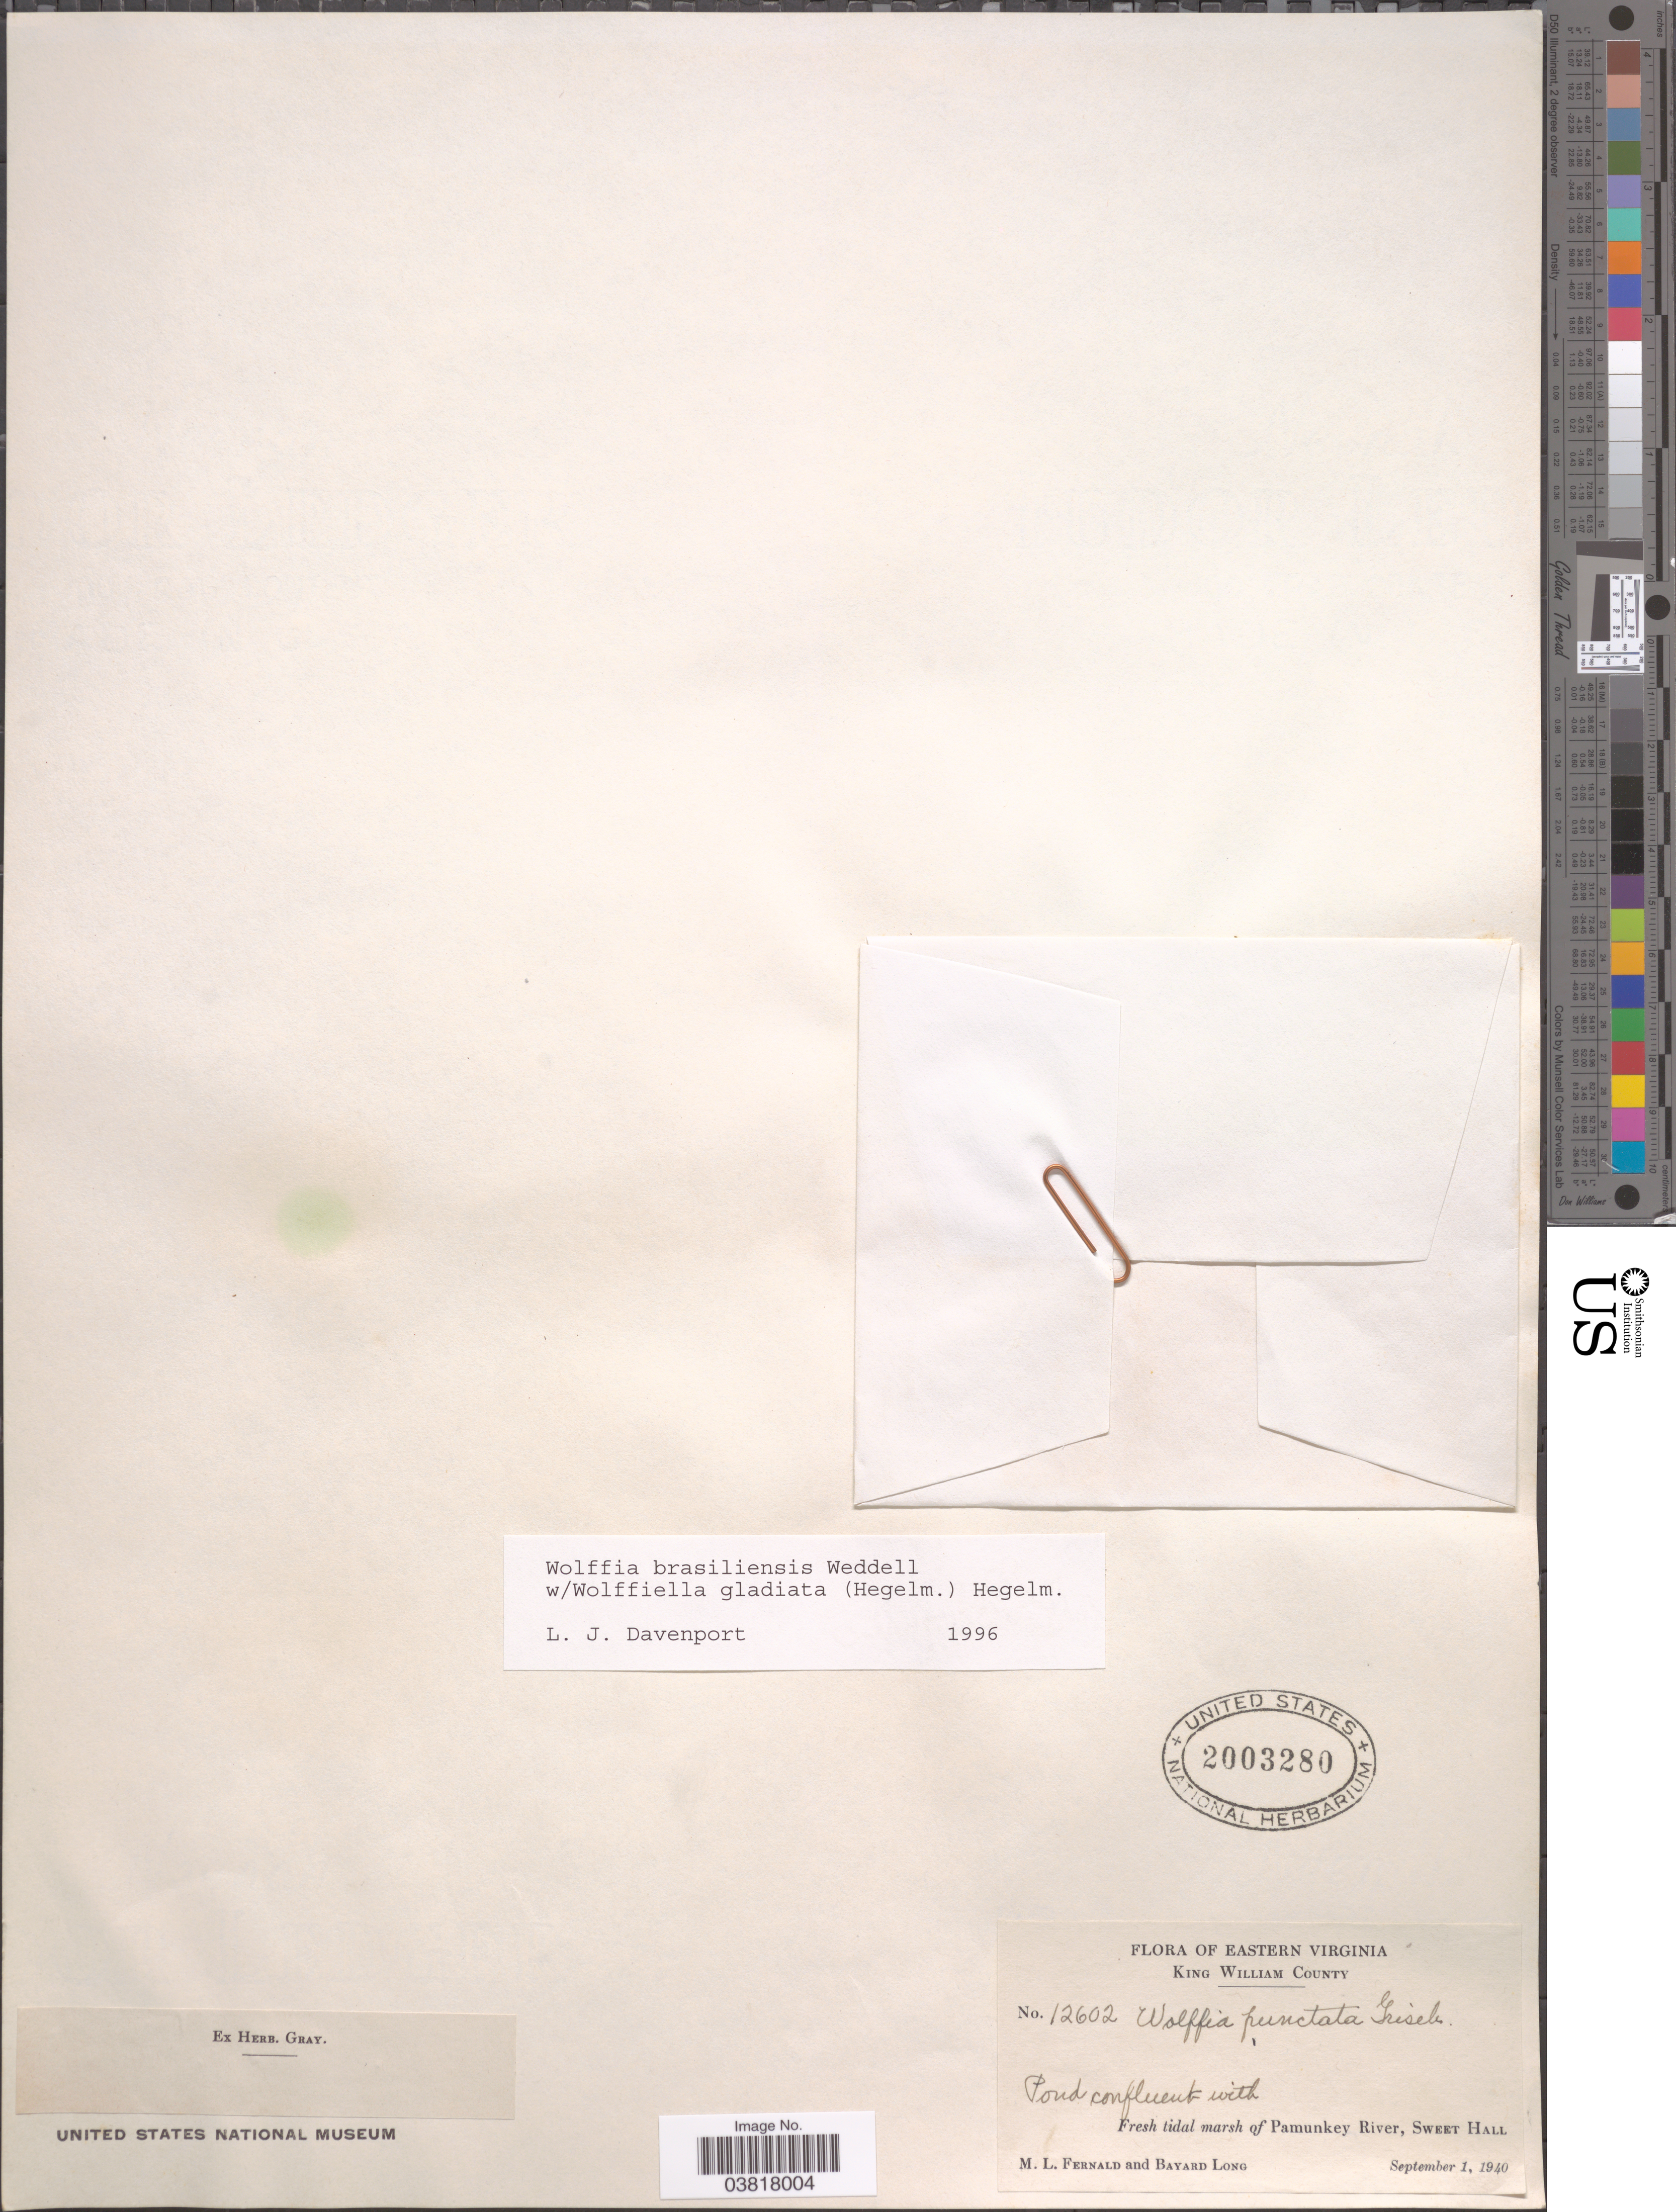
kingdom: Plantae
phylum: Tracheophyta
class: Liliopsida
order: Alismatales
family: Araceae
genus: Wolffia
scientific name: Wolffia brasiliensis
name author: Wedd.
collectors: M. L. Fernald & B. Long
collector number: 12602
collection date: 1940-09-01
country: United States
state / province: Virginia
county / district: King William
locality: Eastern Virginia. King William County. Fresh tidal marsh of Pamunkey River, Sweet Hall.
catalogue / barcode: US 2003280